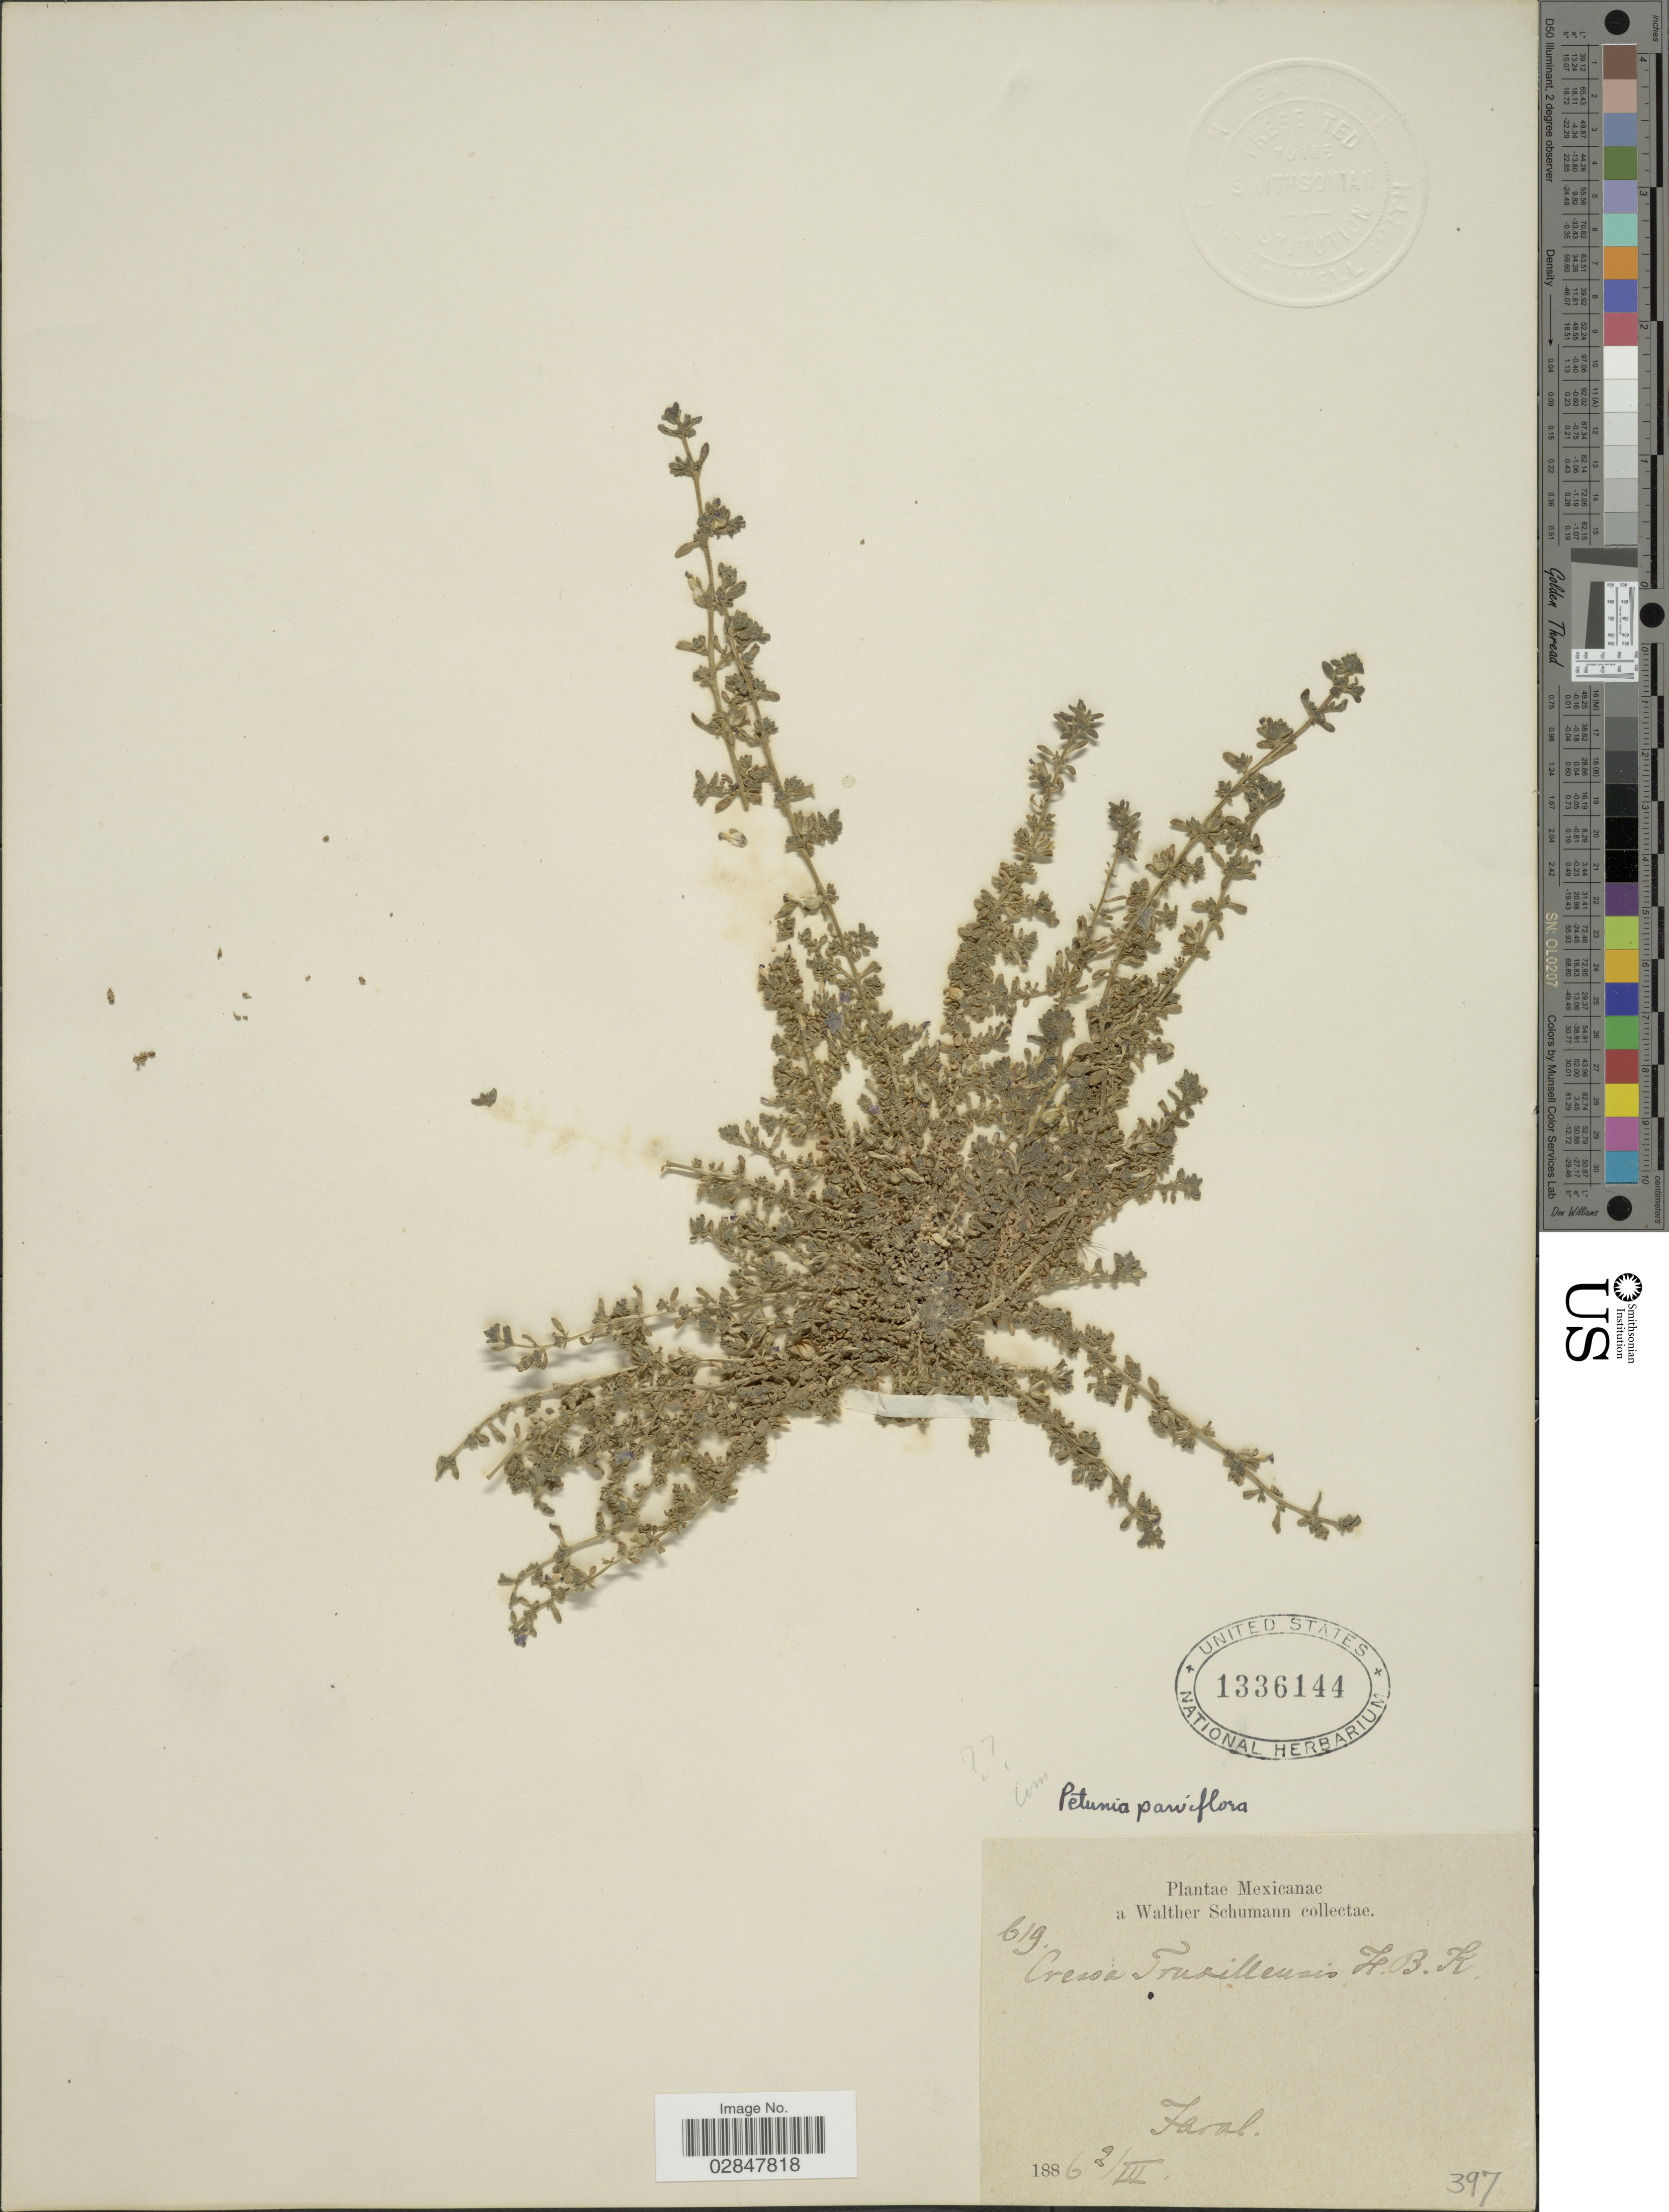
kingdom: Plantae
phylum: Tracheophyta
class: Magnoliopsida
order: Solanales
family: Solanaceae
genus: Petunia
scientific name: Petunia parviflora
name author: Juss.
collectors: W. Schumann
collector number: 619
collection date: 1886-03-02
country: Mexico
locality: Jaral.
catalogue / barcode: US 1336144